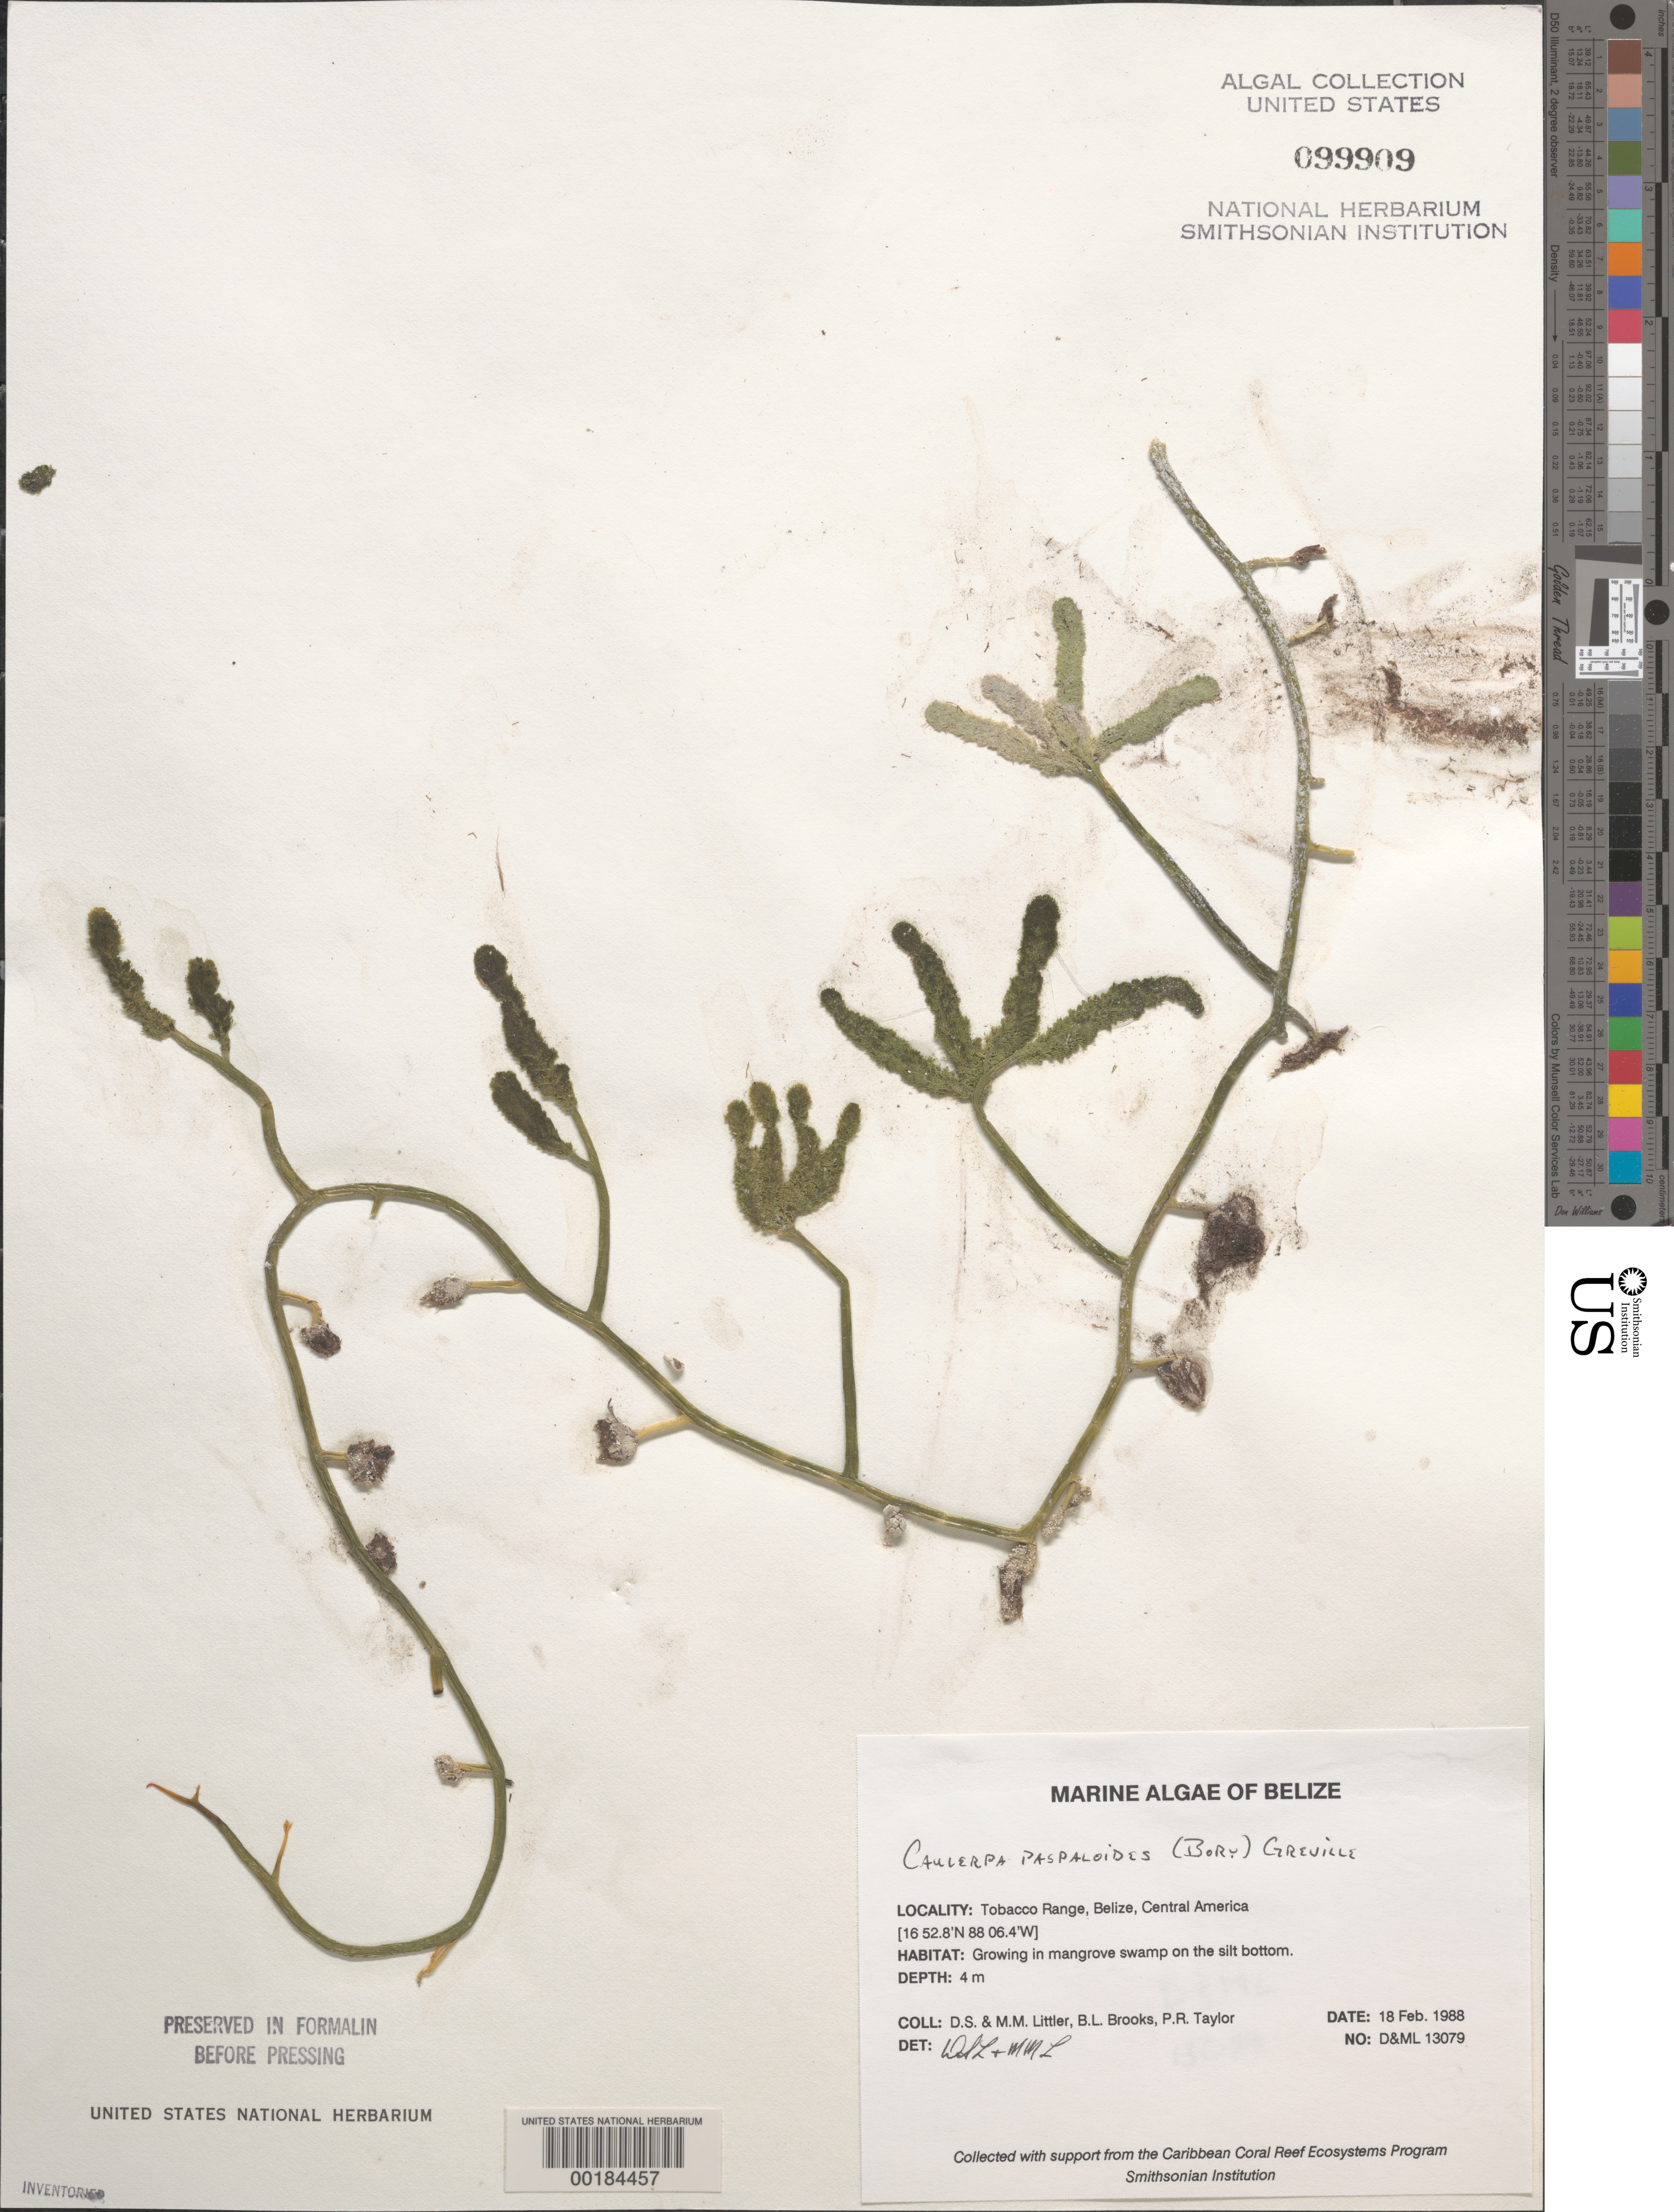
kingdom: Plantae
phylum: Chlorophyta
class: Ulvophyceae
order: Bryopsidales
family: Caulerpaceae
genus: Caulerpa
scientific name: Caulerpa paspaloides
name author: (Bory) Grev.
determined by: Littler, D. S.; Littler, M. M.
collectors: D. S. Littler, M. M. Littler, B. Brooks & P. R. Taylor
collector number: D&ML 13079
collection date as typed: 18 Feb 1988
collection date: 1988-02-18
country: Belize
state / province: Stann Creek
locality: Tobacco Range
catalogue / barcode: US 99909